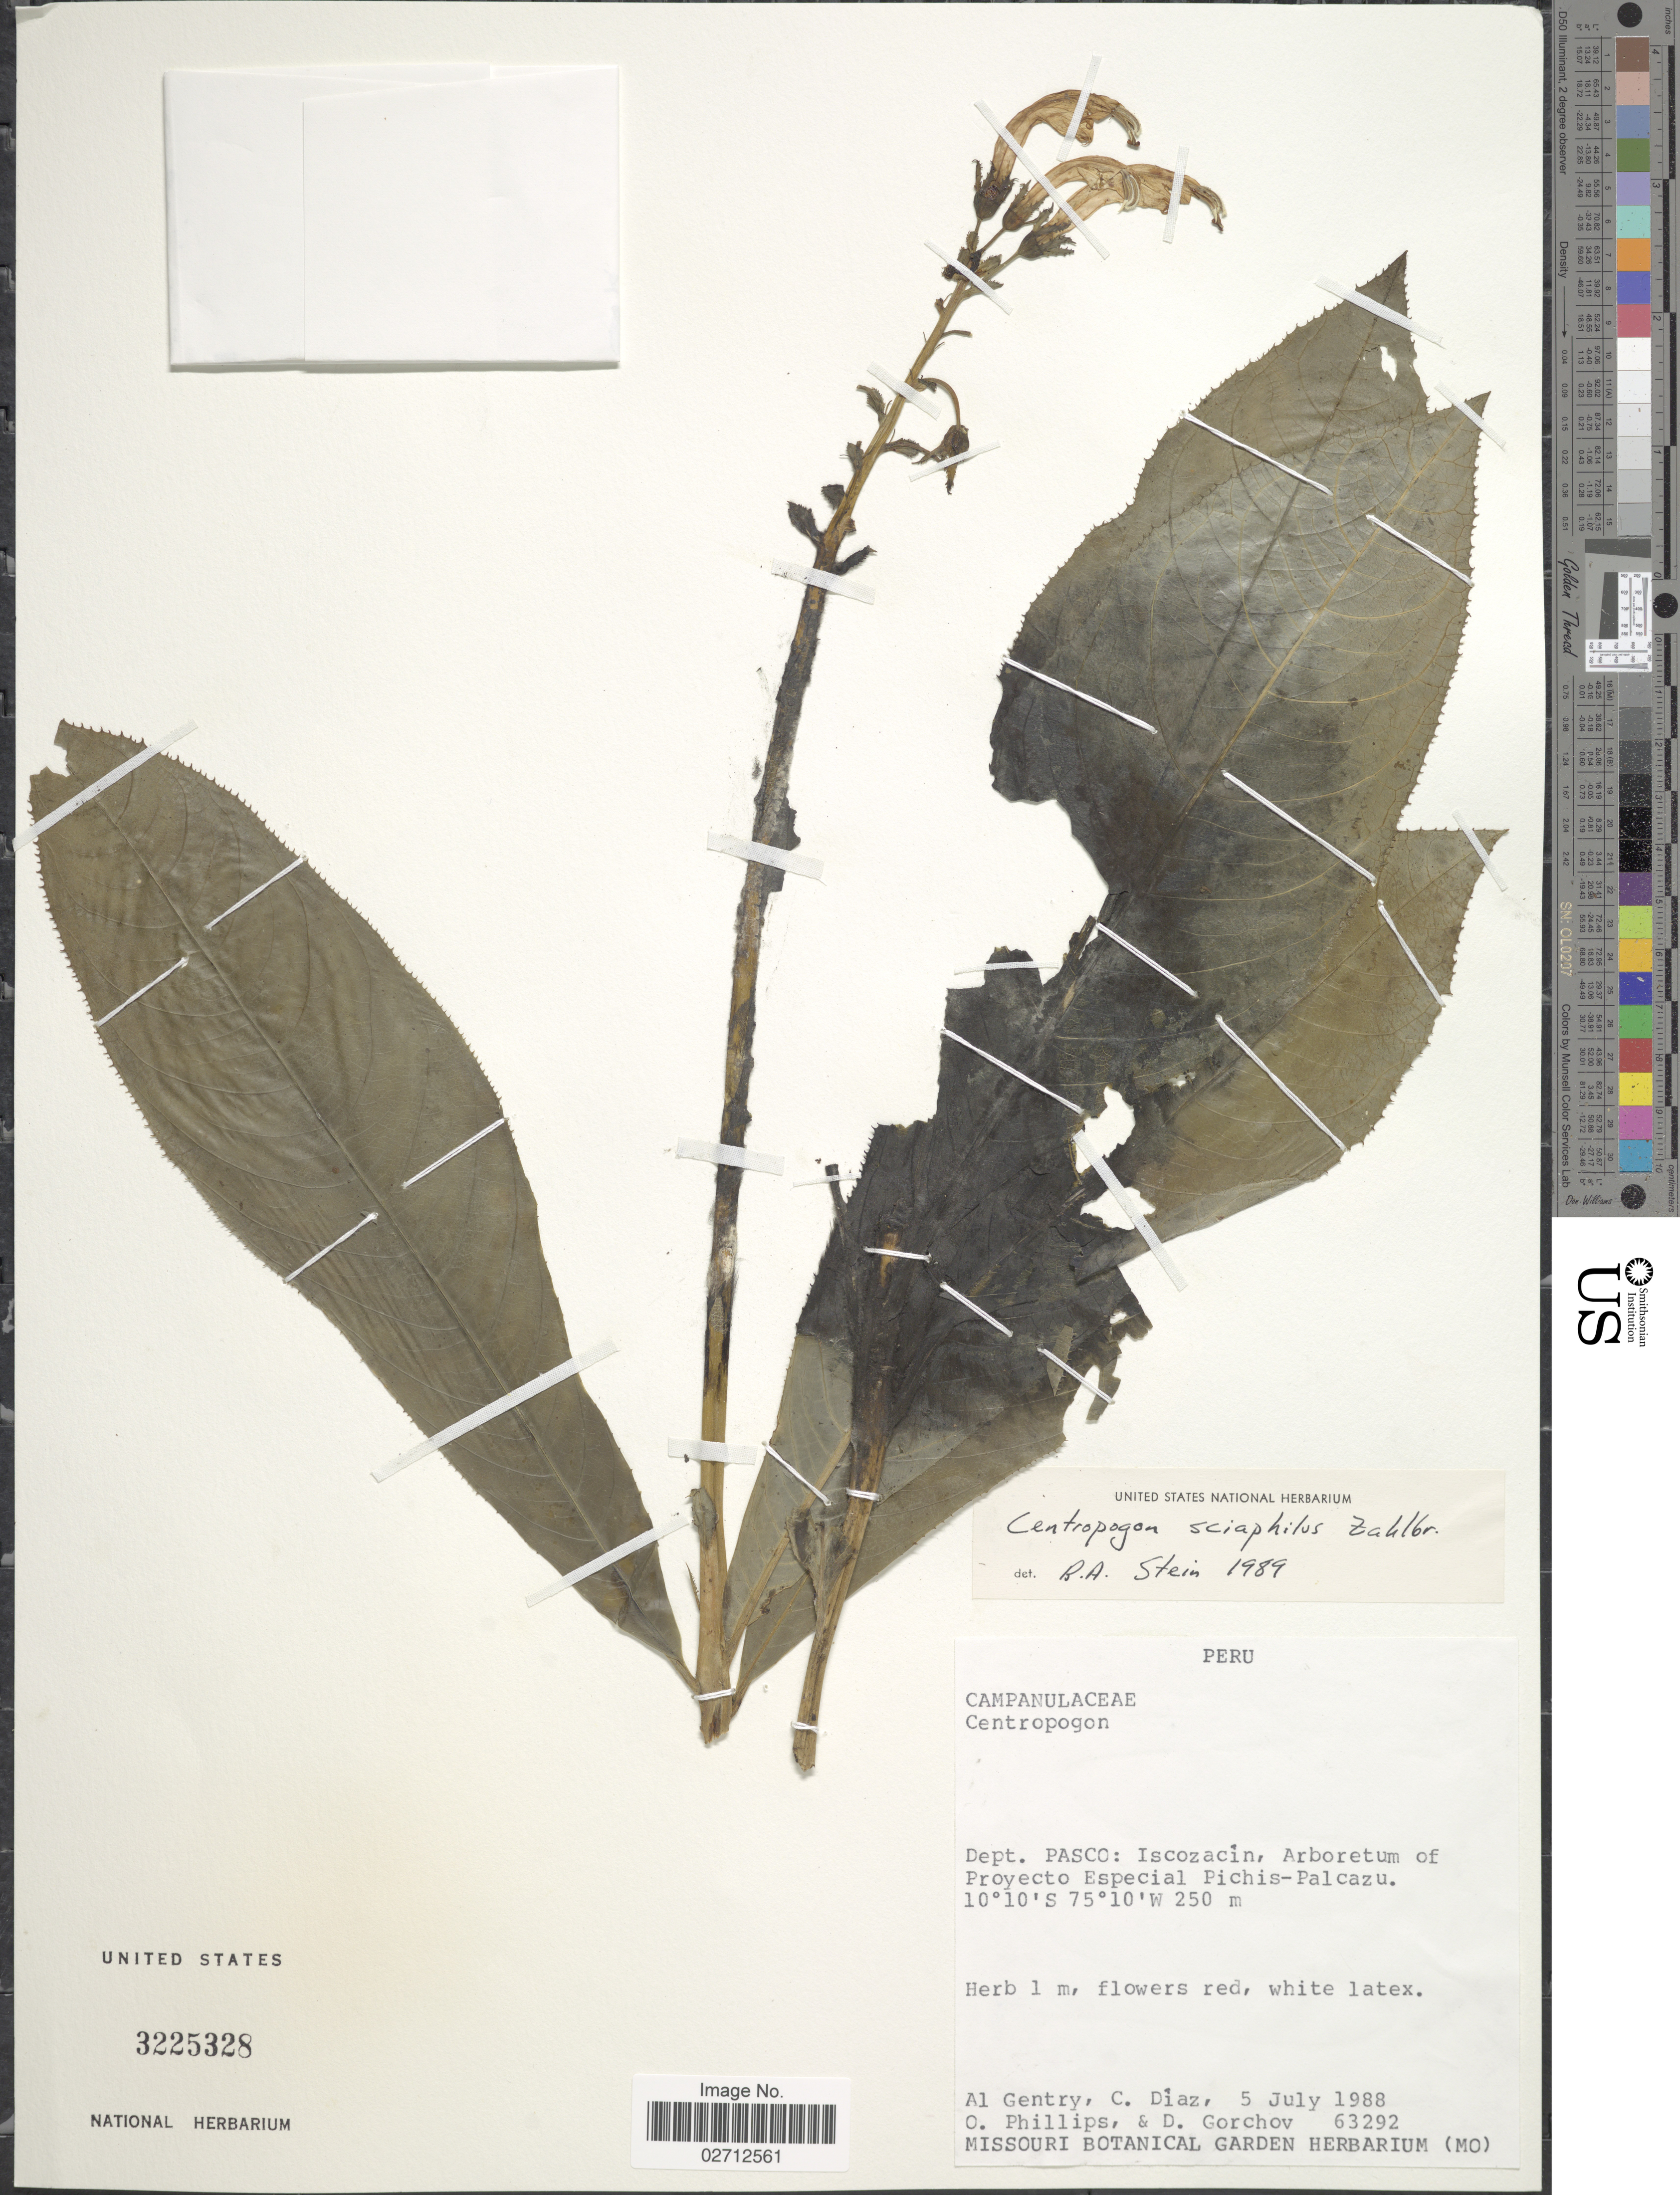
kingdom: Plantae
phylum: Tracheophyta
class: Magnoliopsida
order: Asterales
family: Campanulaceae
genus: Centropogon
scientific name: Centropogon sciaphilus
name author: Zahlbr.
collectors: A. H. Gentry, C. Díaz, O. Phillips & D. Gorchov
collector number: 63292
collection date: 1988-07-05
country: Peru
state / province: Pasco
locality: Dept. Pasco: Iscozacín, Arboretum of Proyecto Especial Pichis-Palcazu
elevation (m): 250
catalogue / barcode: US 3225328